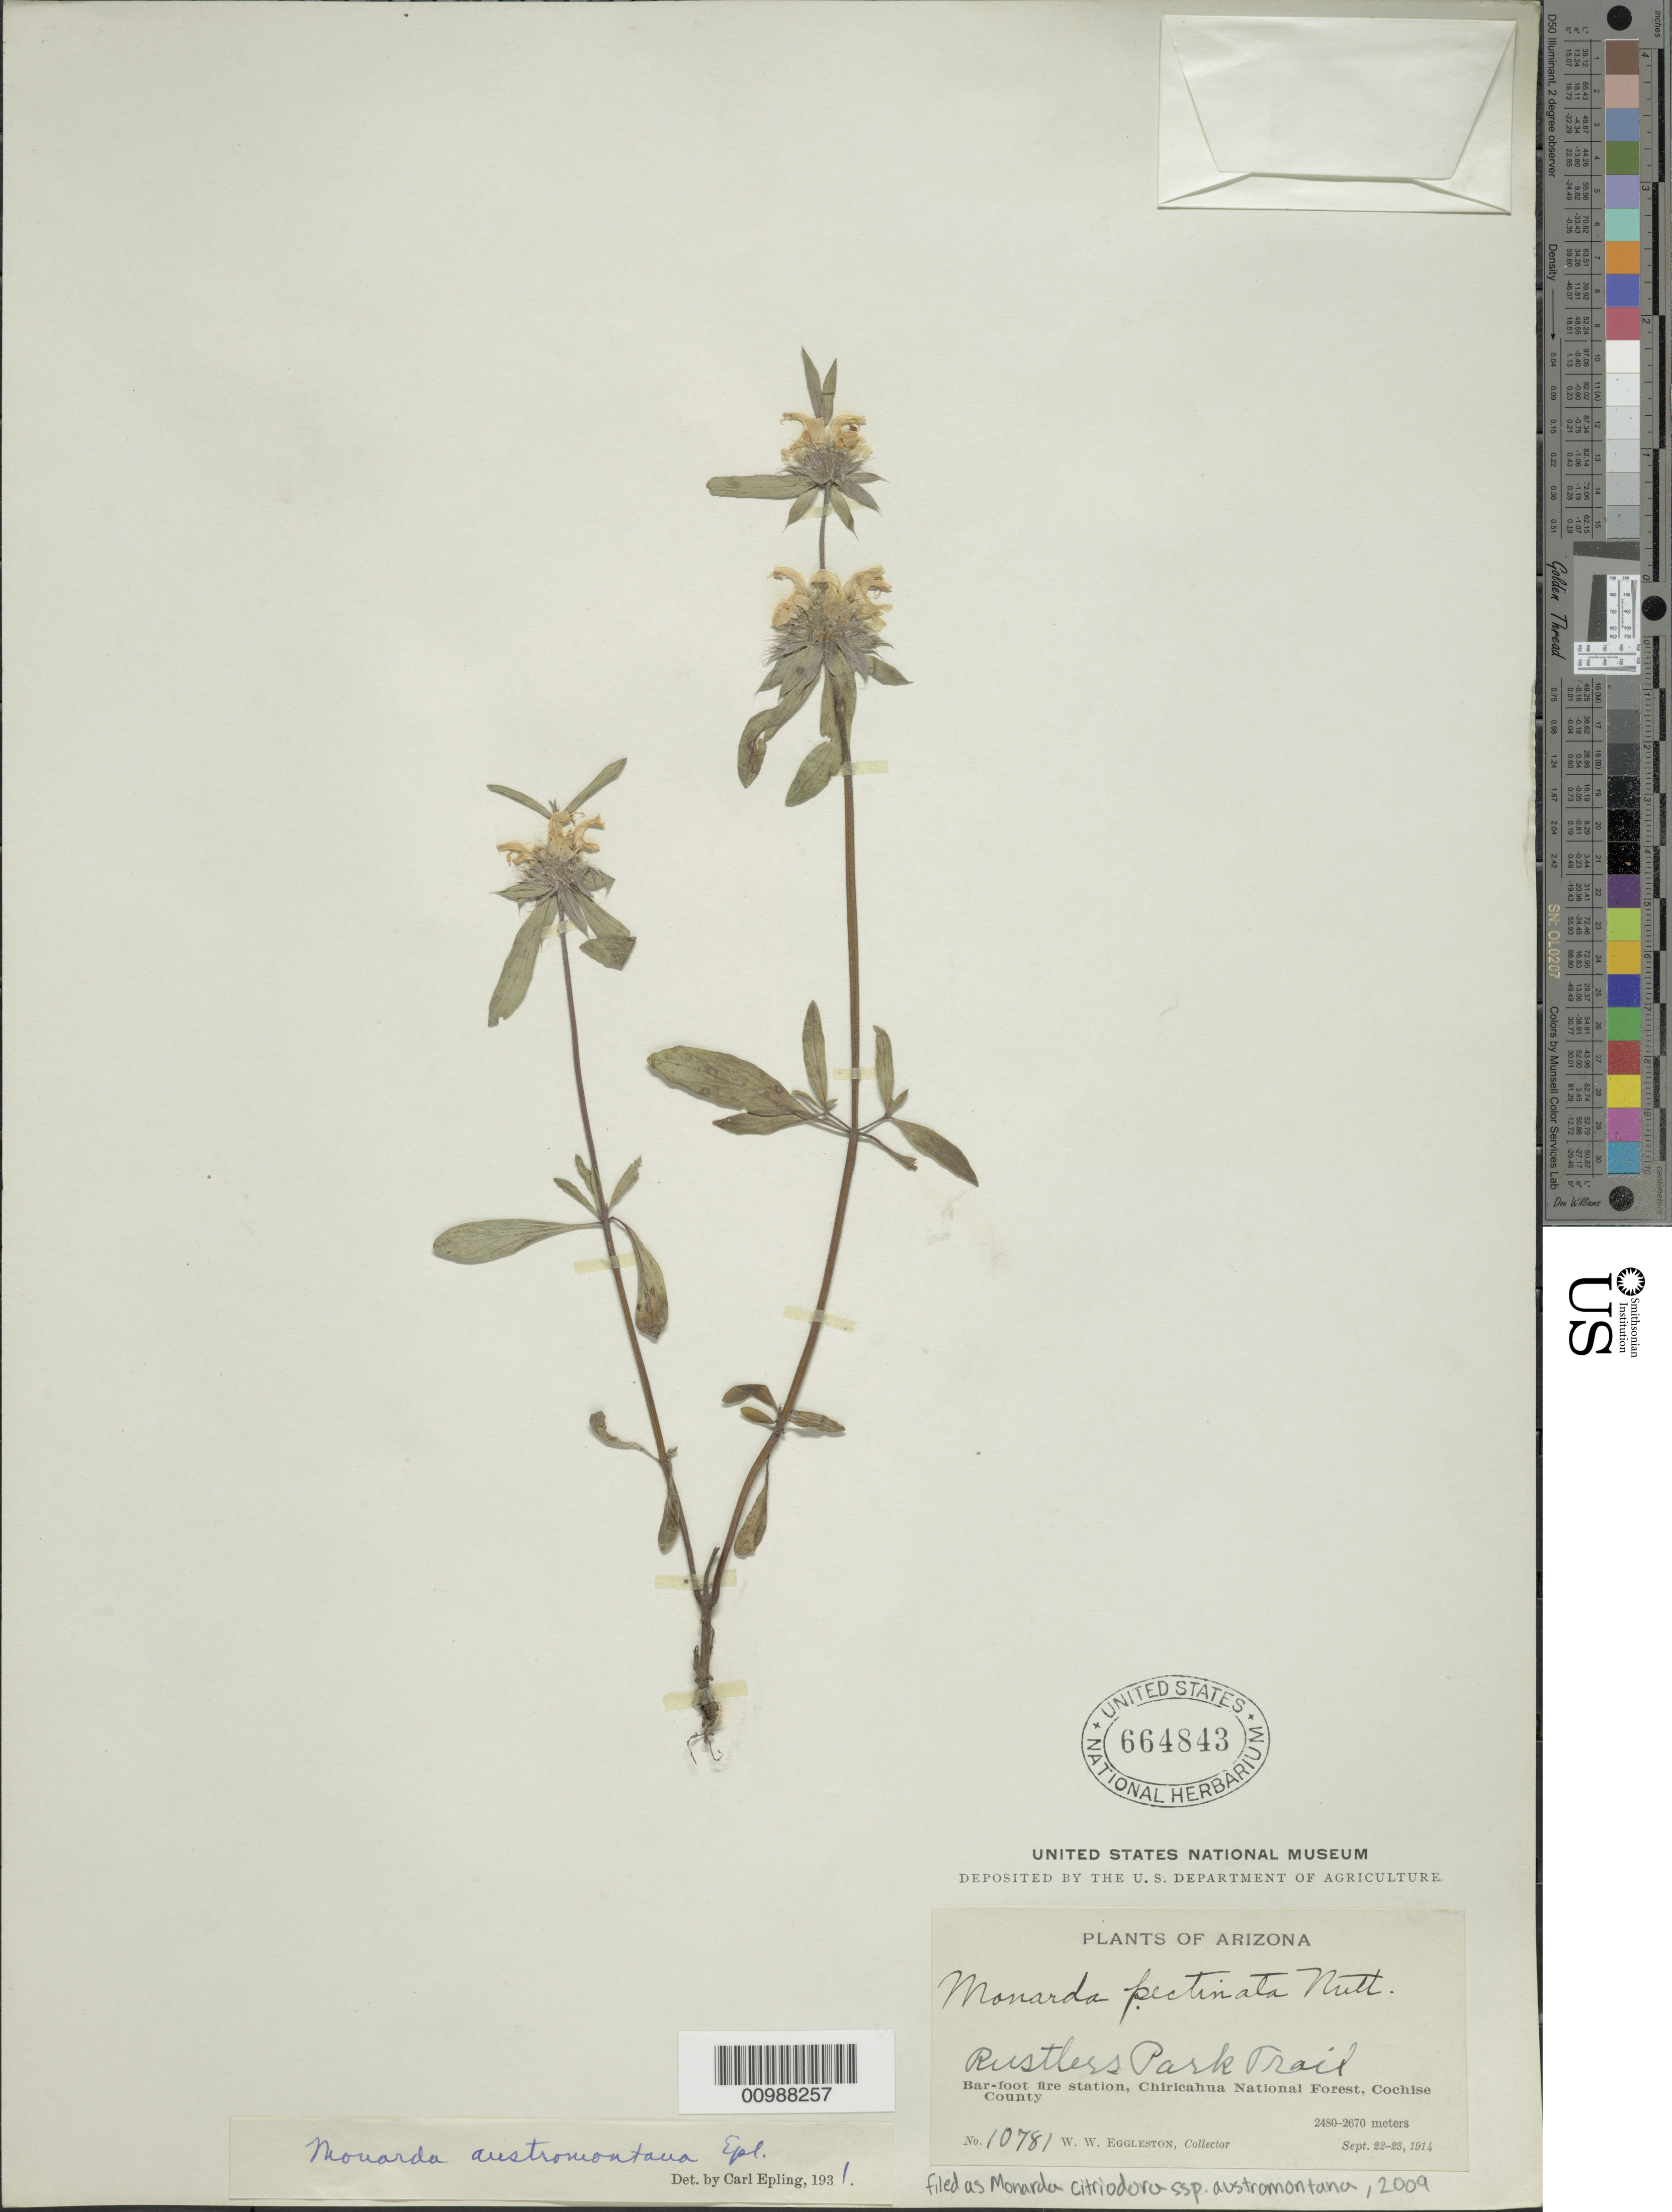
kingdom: Plantae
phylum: Tracheophyta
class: Magnoliopsida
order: Lamiales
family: Lamiaceae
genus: Monarda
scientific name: Monarda citriodora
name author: Cerv. ex Lag.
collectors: W. W. Eggleston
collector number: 10781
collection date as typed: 22 Sep 1914 to 23 Sep 1914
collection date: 1914-09-22/1914-09-23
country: United States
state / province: Arizona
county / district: Cochise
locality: Bar-foot fire station, Chiricahua National Forest, rustless park trail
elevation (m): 2480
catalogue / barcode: US 664843